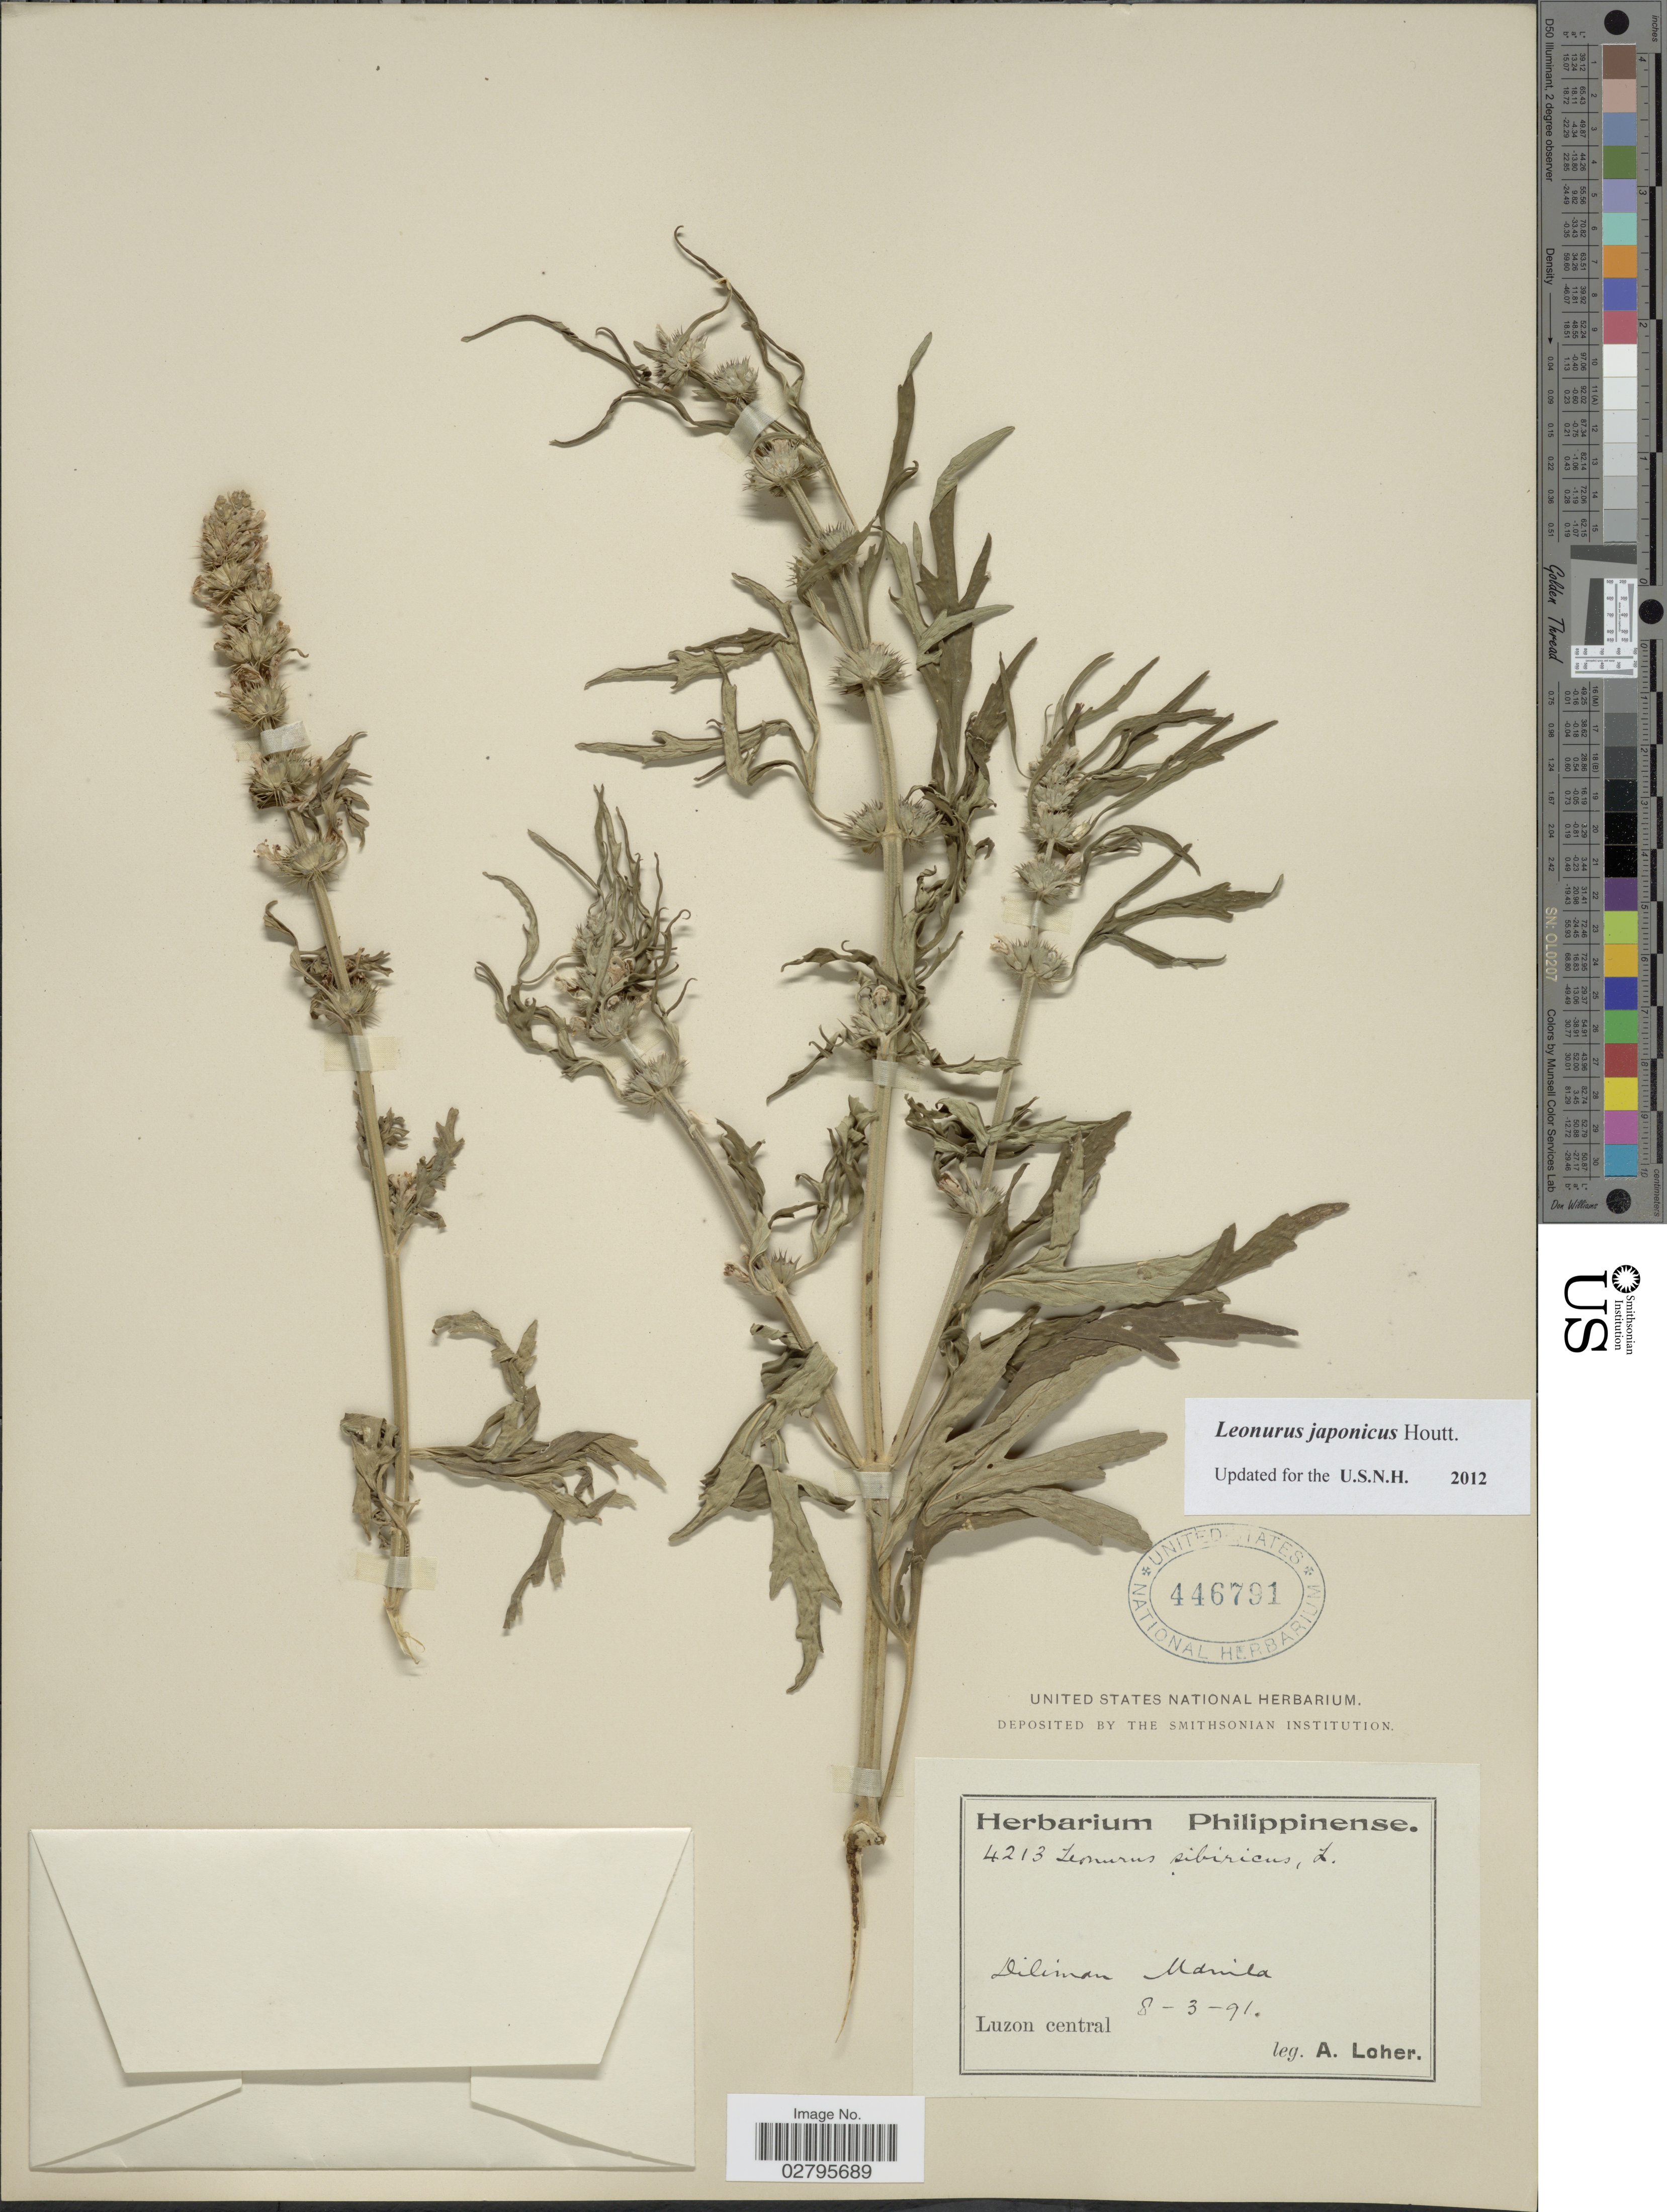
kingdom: Plantae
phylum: Tracheophyta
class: Magnoliopsida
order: Lamiales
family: Lamiaceae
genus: Leonurus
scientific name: Leonurus japonicus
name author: Houtt.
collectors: A. Loher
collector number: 4213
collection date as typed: Transcribed d/m/y: 8/3/91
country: Philippines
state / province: Central Luzon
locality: Diliman Manila.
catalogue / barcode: US 446791